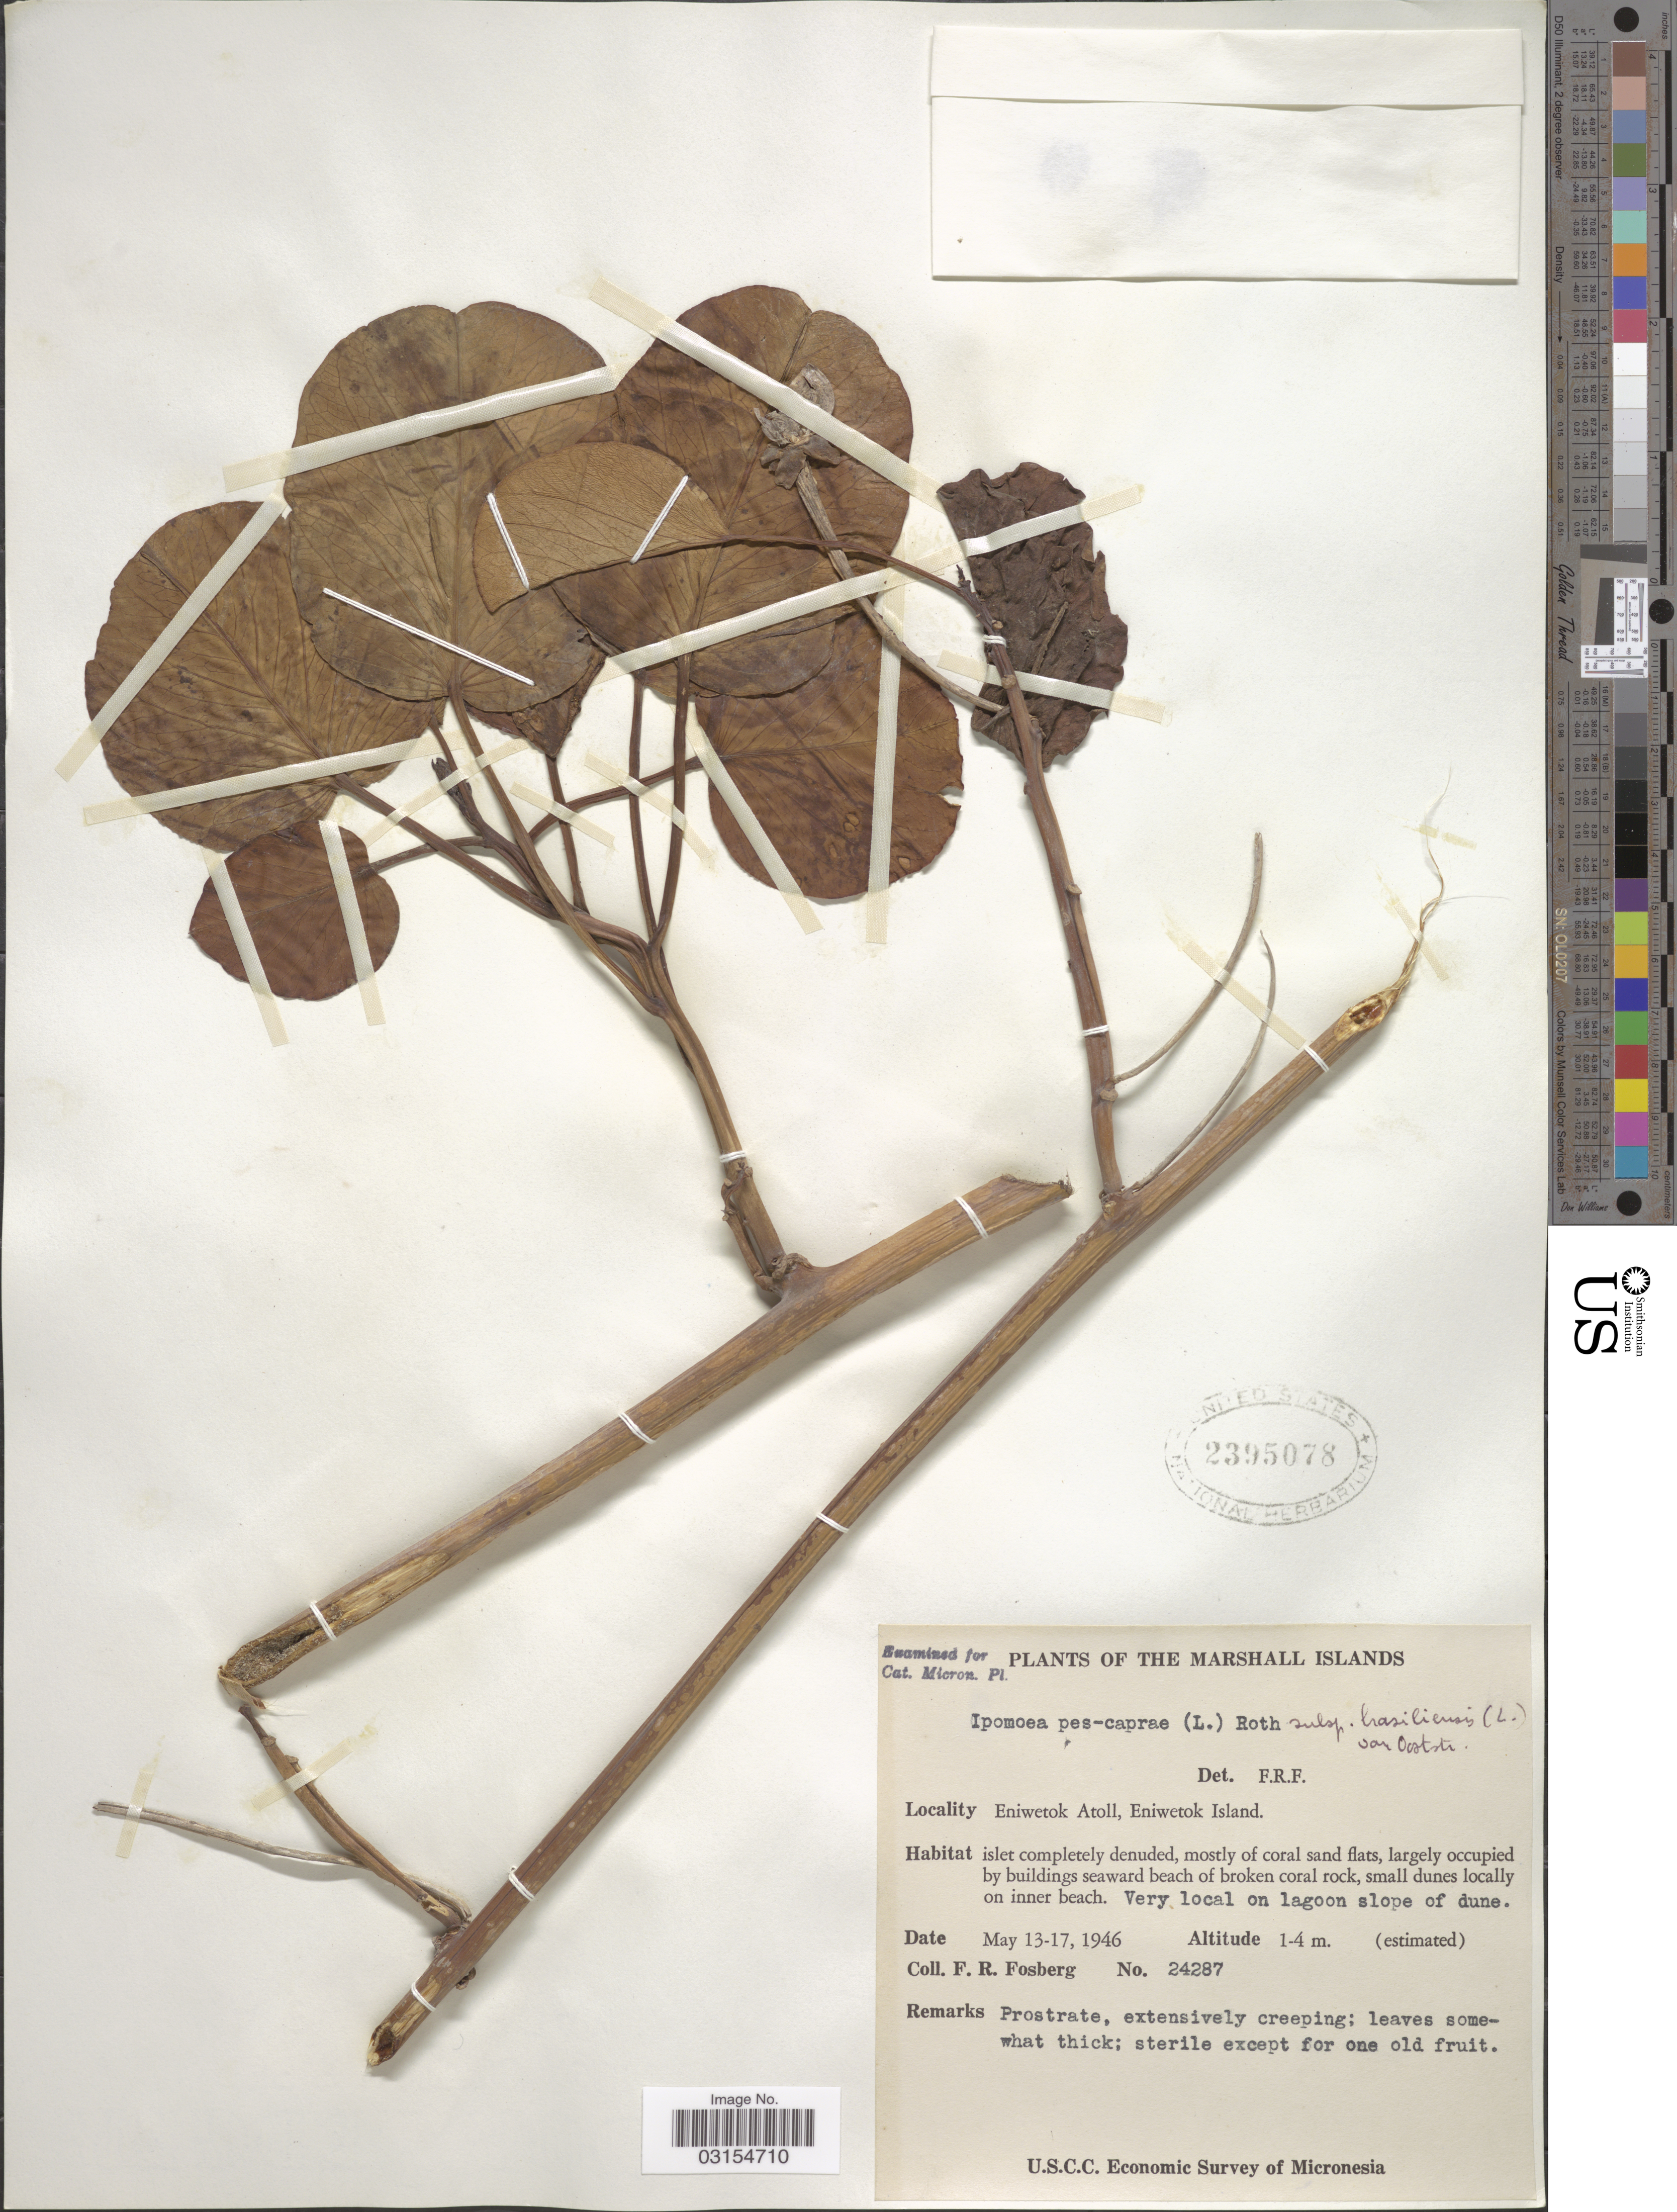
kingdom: Plantae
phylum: Tracheophyta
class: Magnoliopsida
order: Solanales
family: Convolvulaceae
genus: Ipomoea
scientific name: Ipomoea pes-caprae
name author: (L.) R. Br.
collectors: F. R. Fosberg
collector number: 24287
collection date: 1946-05-13/1946-05-17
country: Marshall Islands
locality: Eniwetok Atoll, Eniwetok Island.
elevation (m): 1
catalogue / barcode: US 2395078